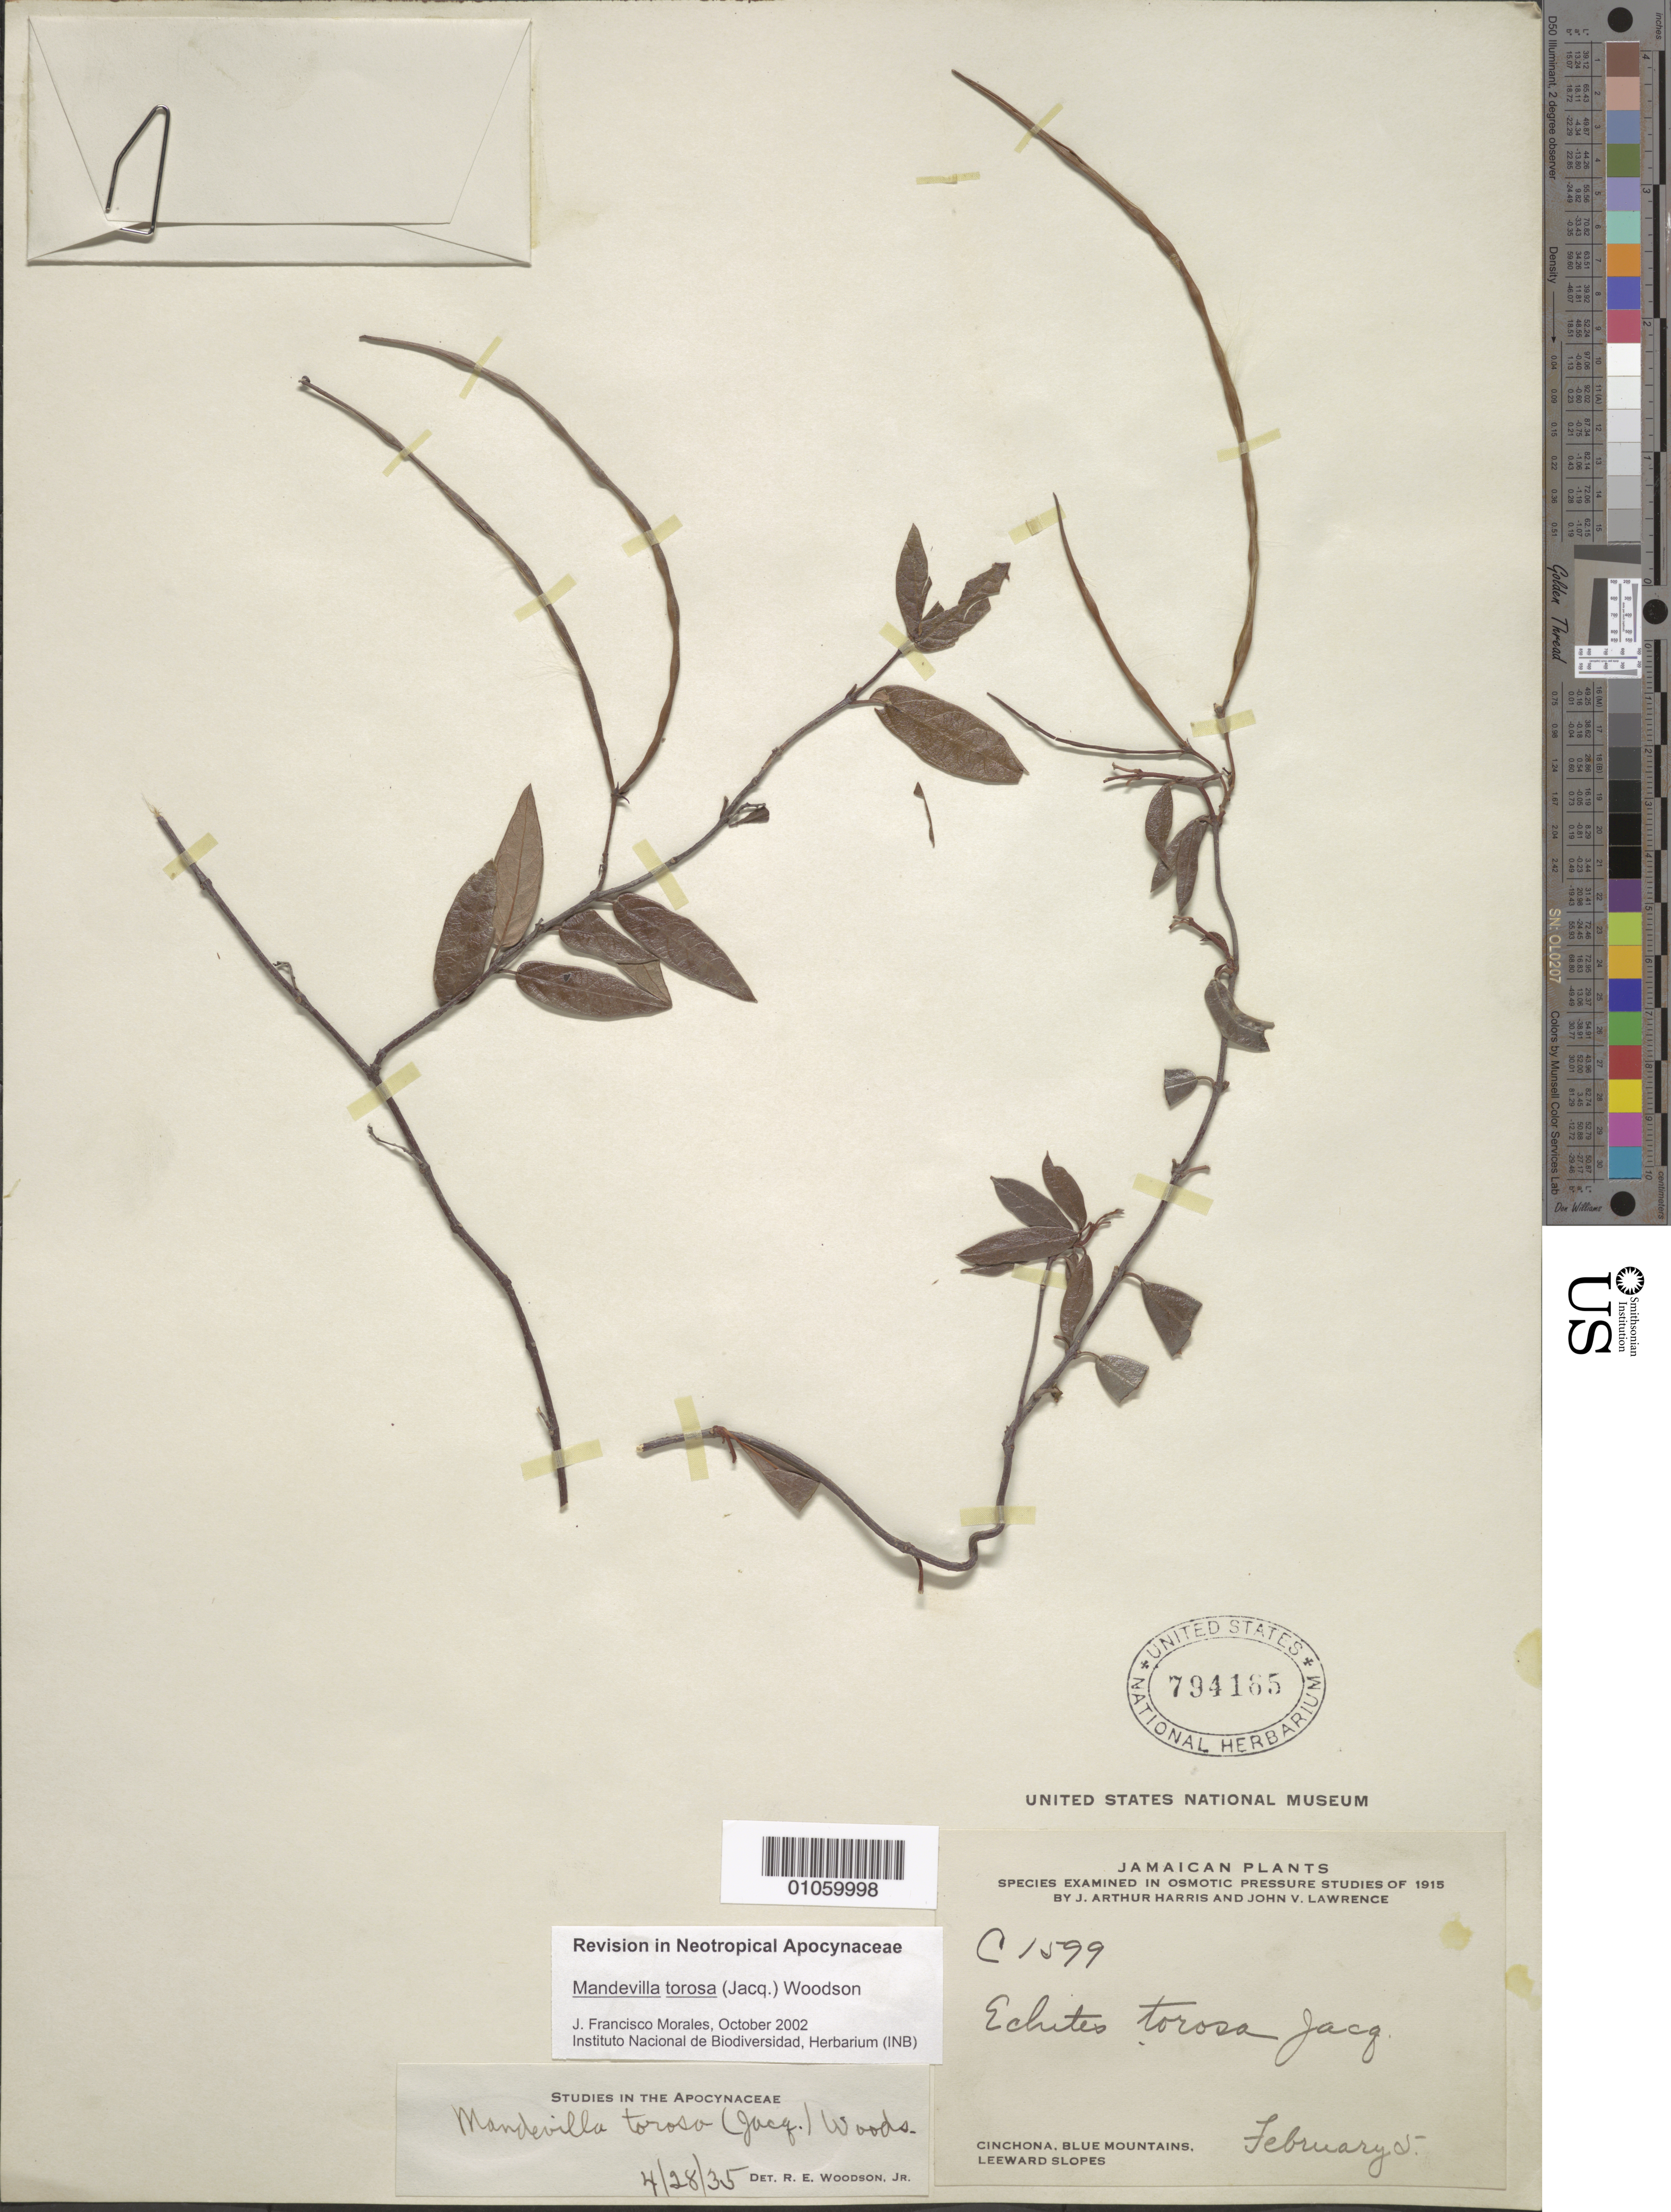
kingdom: Plantae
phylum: Tracheophyta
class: Magnoliopsida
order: Gentianales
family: Apocynaceae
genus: Mandevilla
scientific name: Mandevilla torosa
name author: (Jacq.) Woodson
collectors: J. A. Harris & J. Lawrence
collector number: C 1599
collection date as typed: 05 Feb 1915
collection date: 1915-02-05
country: Jamaica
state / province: Saint Andrew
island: Jamaica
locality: Cinchona, leeward slopes of Blue Mountains,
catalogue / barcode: US 794185